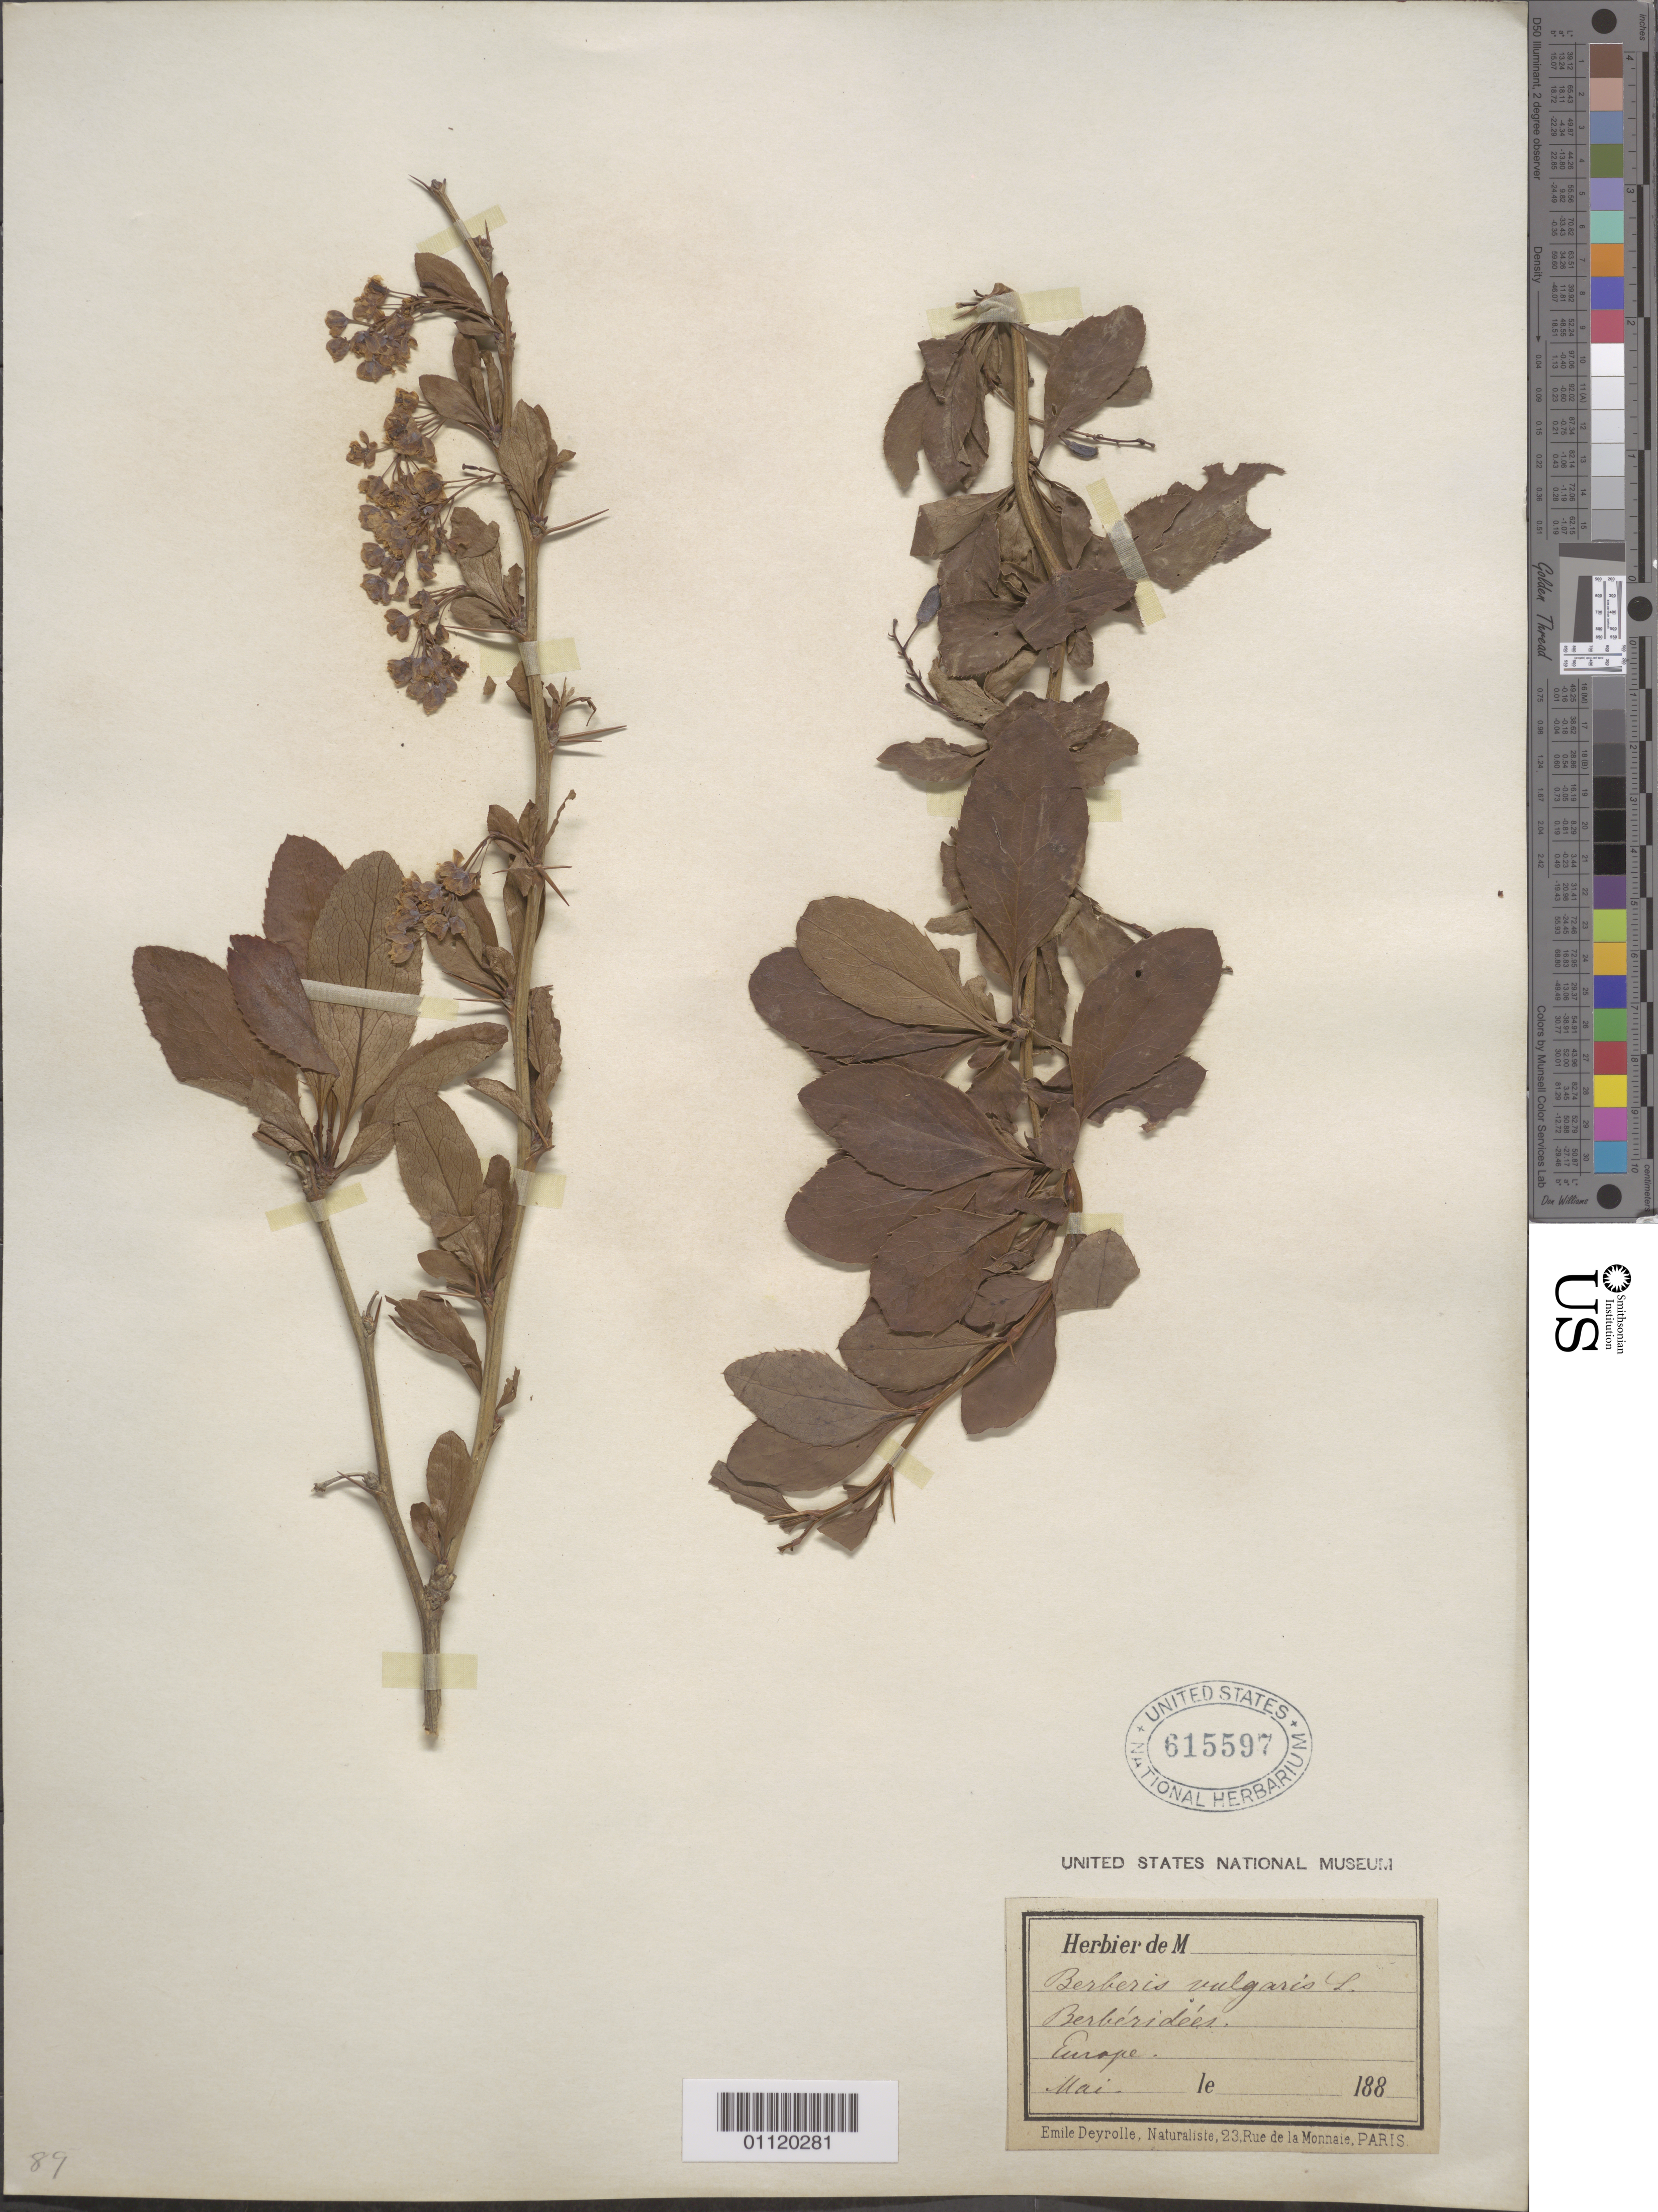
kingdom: Plantae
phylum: Tracheophyta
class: Magnoliopsida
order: Ranunculales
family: Berberidaceae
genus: Berberis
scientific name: Berberis vulgaris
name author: L.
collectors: E. Deyrolle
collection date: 1880-05/1889-05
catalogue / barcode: US 615597